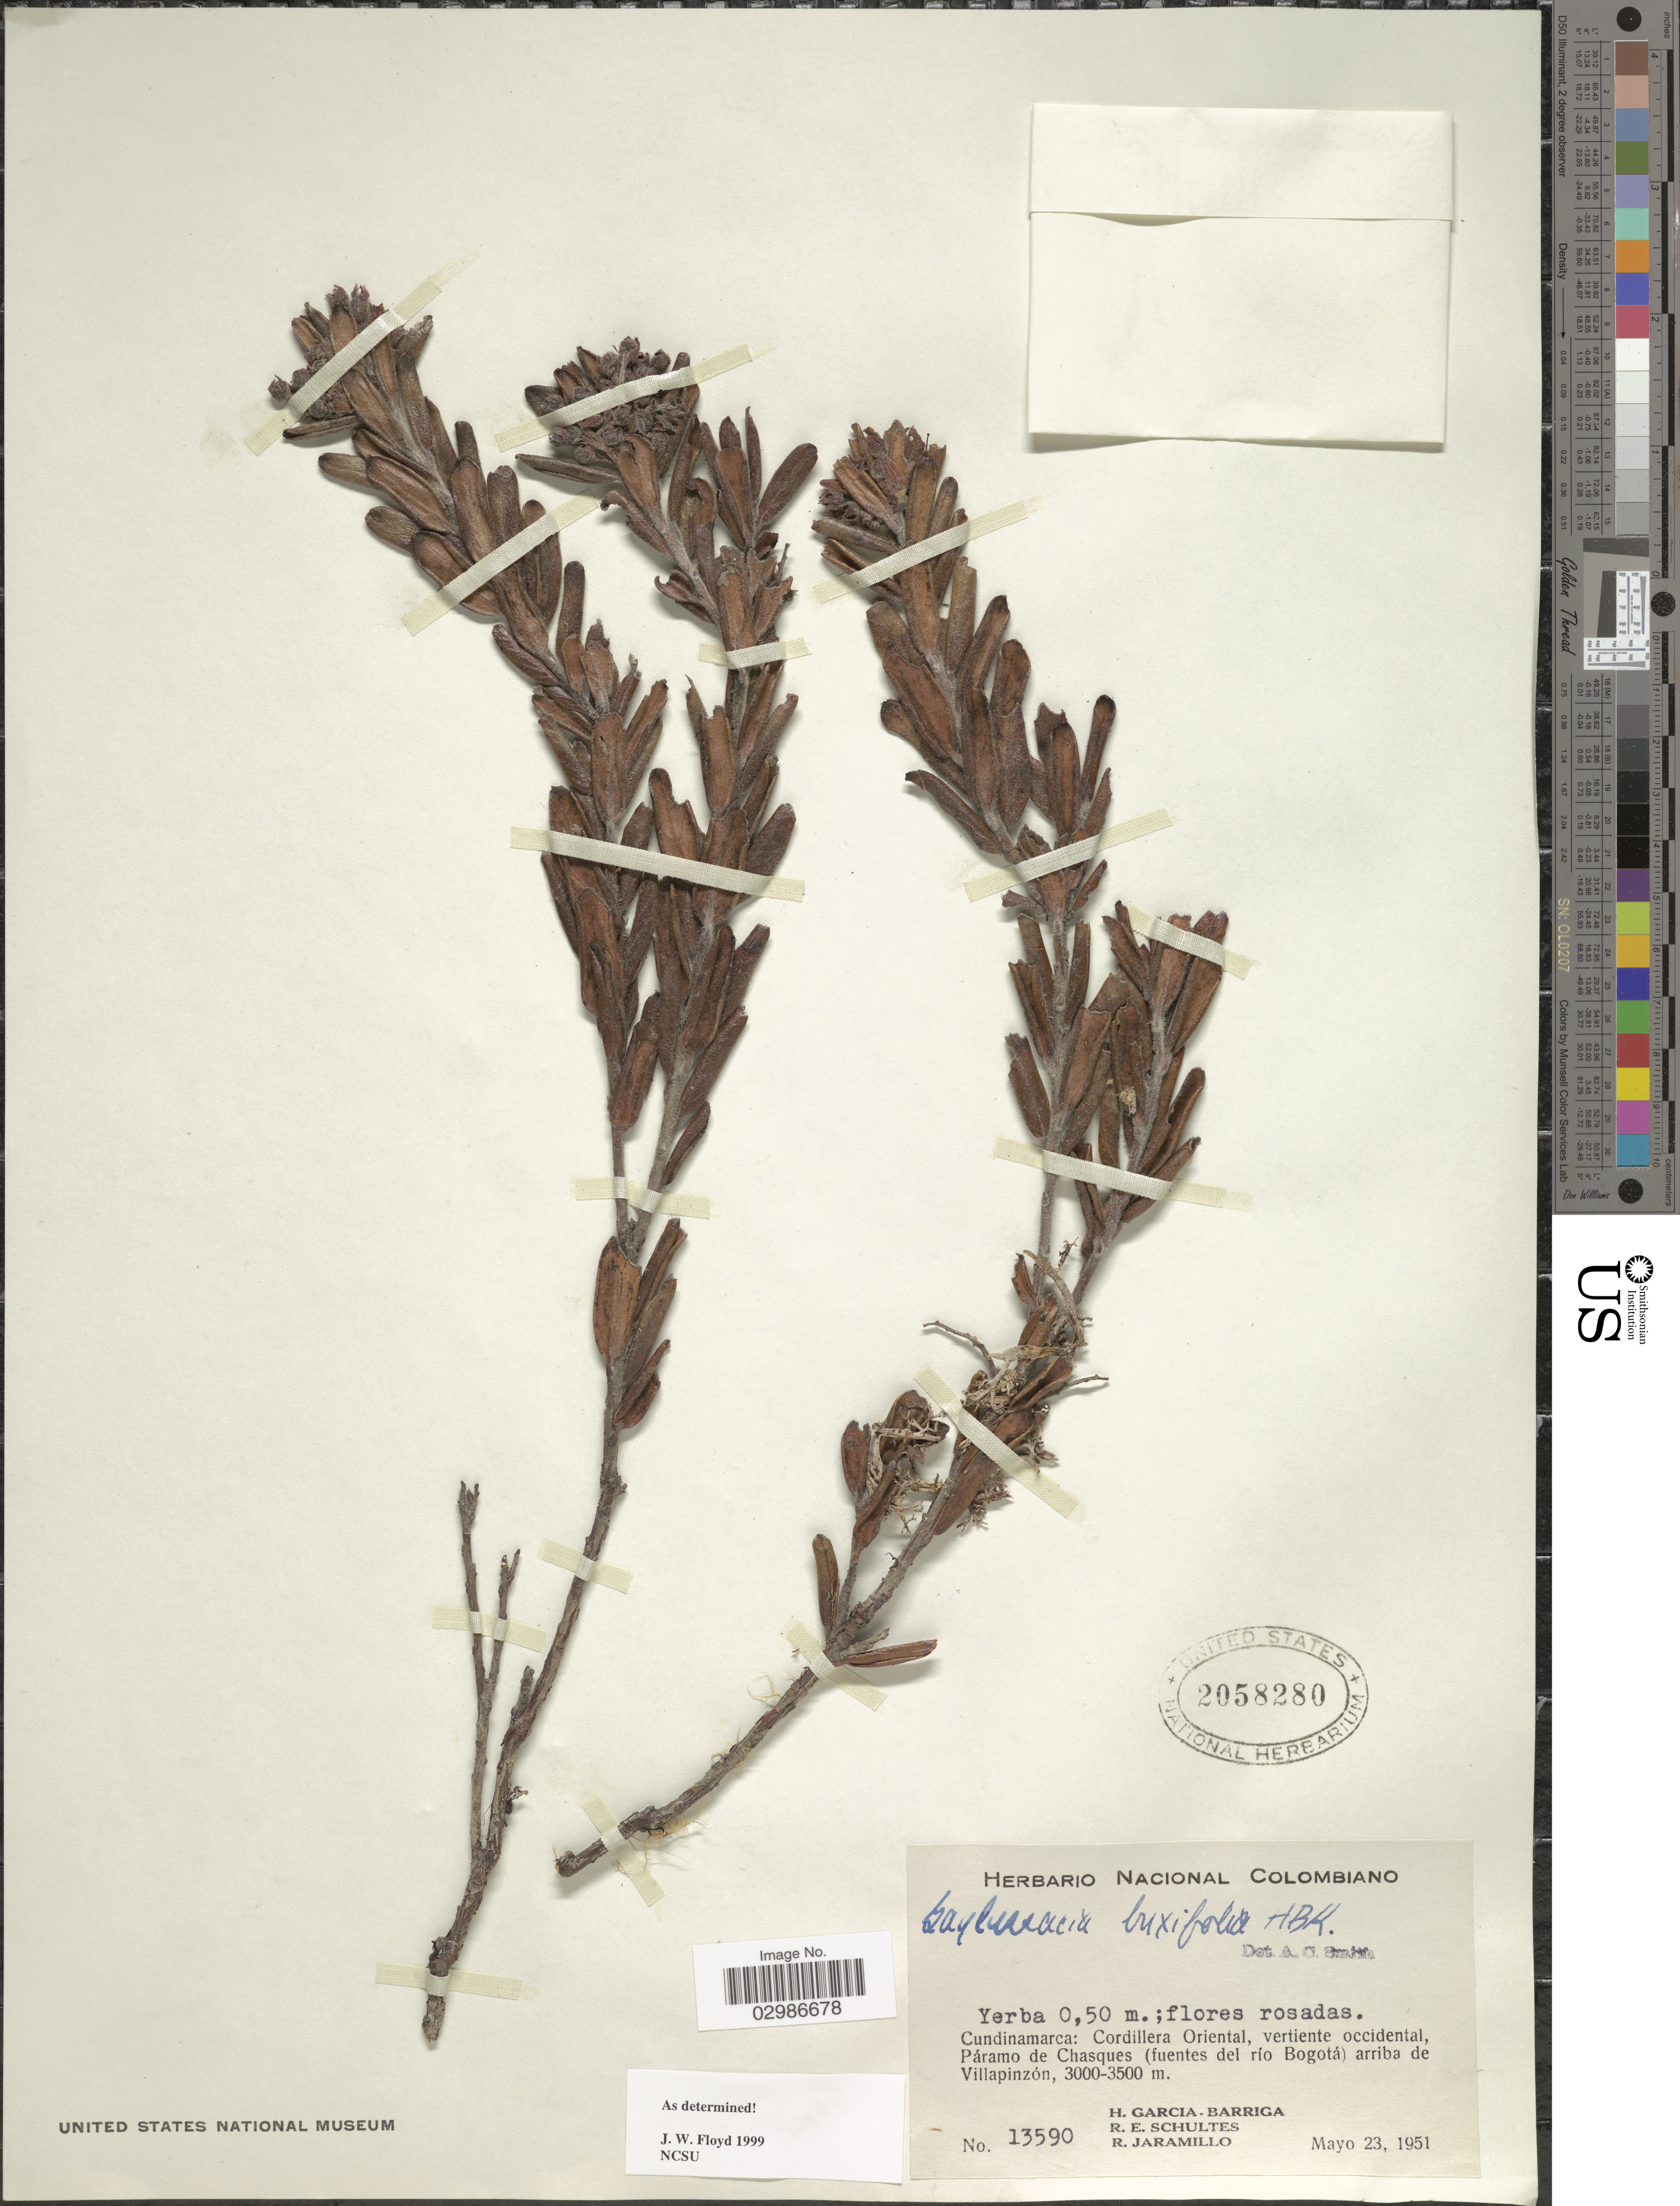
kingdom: Plantae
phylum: Tracheophyta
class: Magnoliopsida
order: Ericales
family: Ericaceae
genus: Gaylussacia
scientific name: Gaylussacia buxifolia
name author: Kunth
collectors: H. García Barriga, R. E. Schultes & R. Jaramillo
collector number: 13590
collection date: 1951-05-23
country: Colombia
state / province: Cundinamarca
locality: Cordillera Oriental, vertiente occidental, Páramode Chasques (fuentes del rio Bogotá) arriba de Villapinzón.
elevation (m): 3000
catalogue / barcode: US 2058280